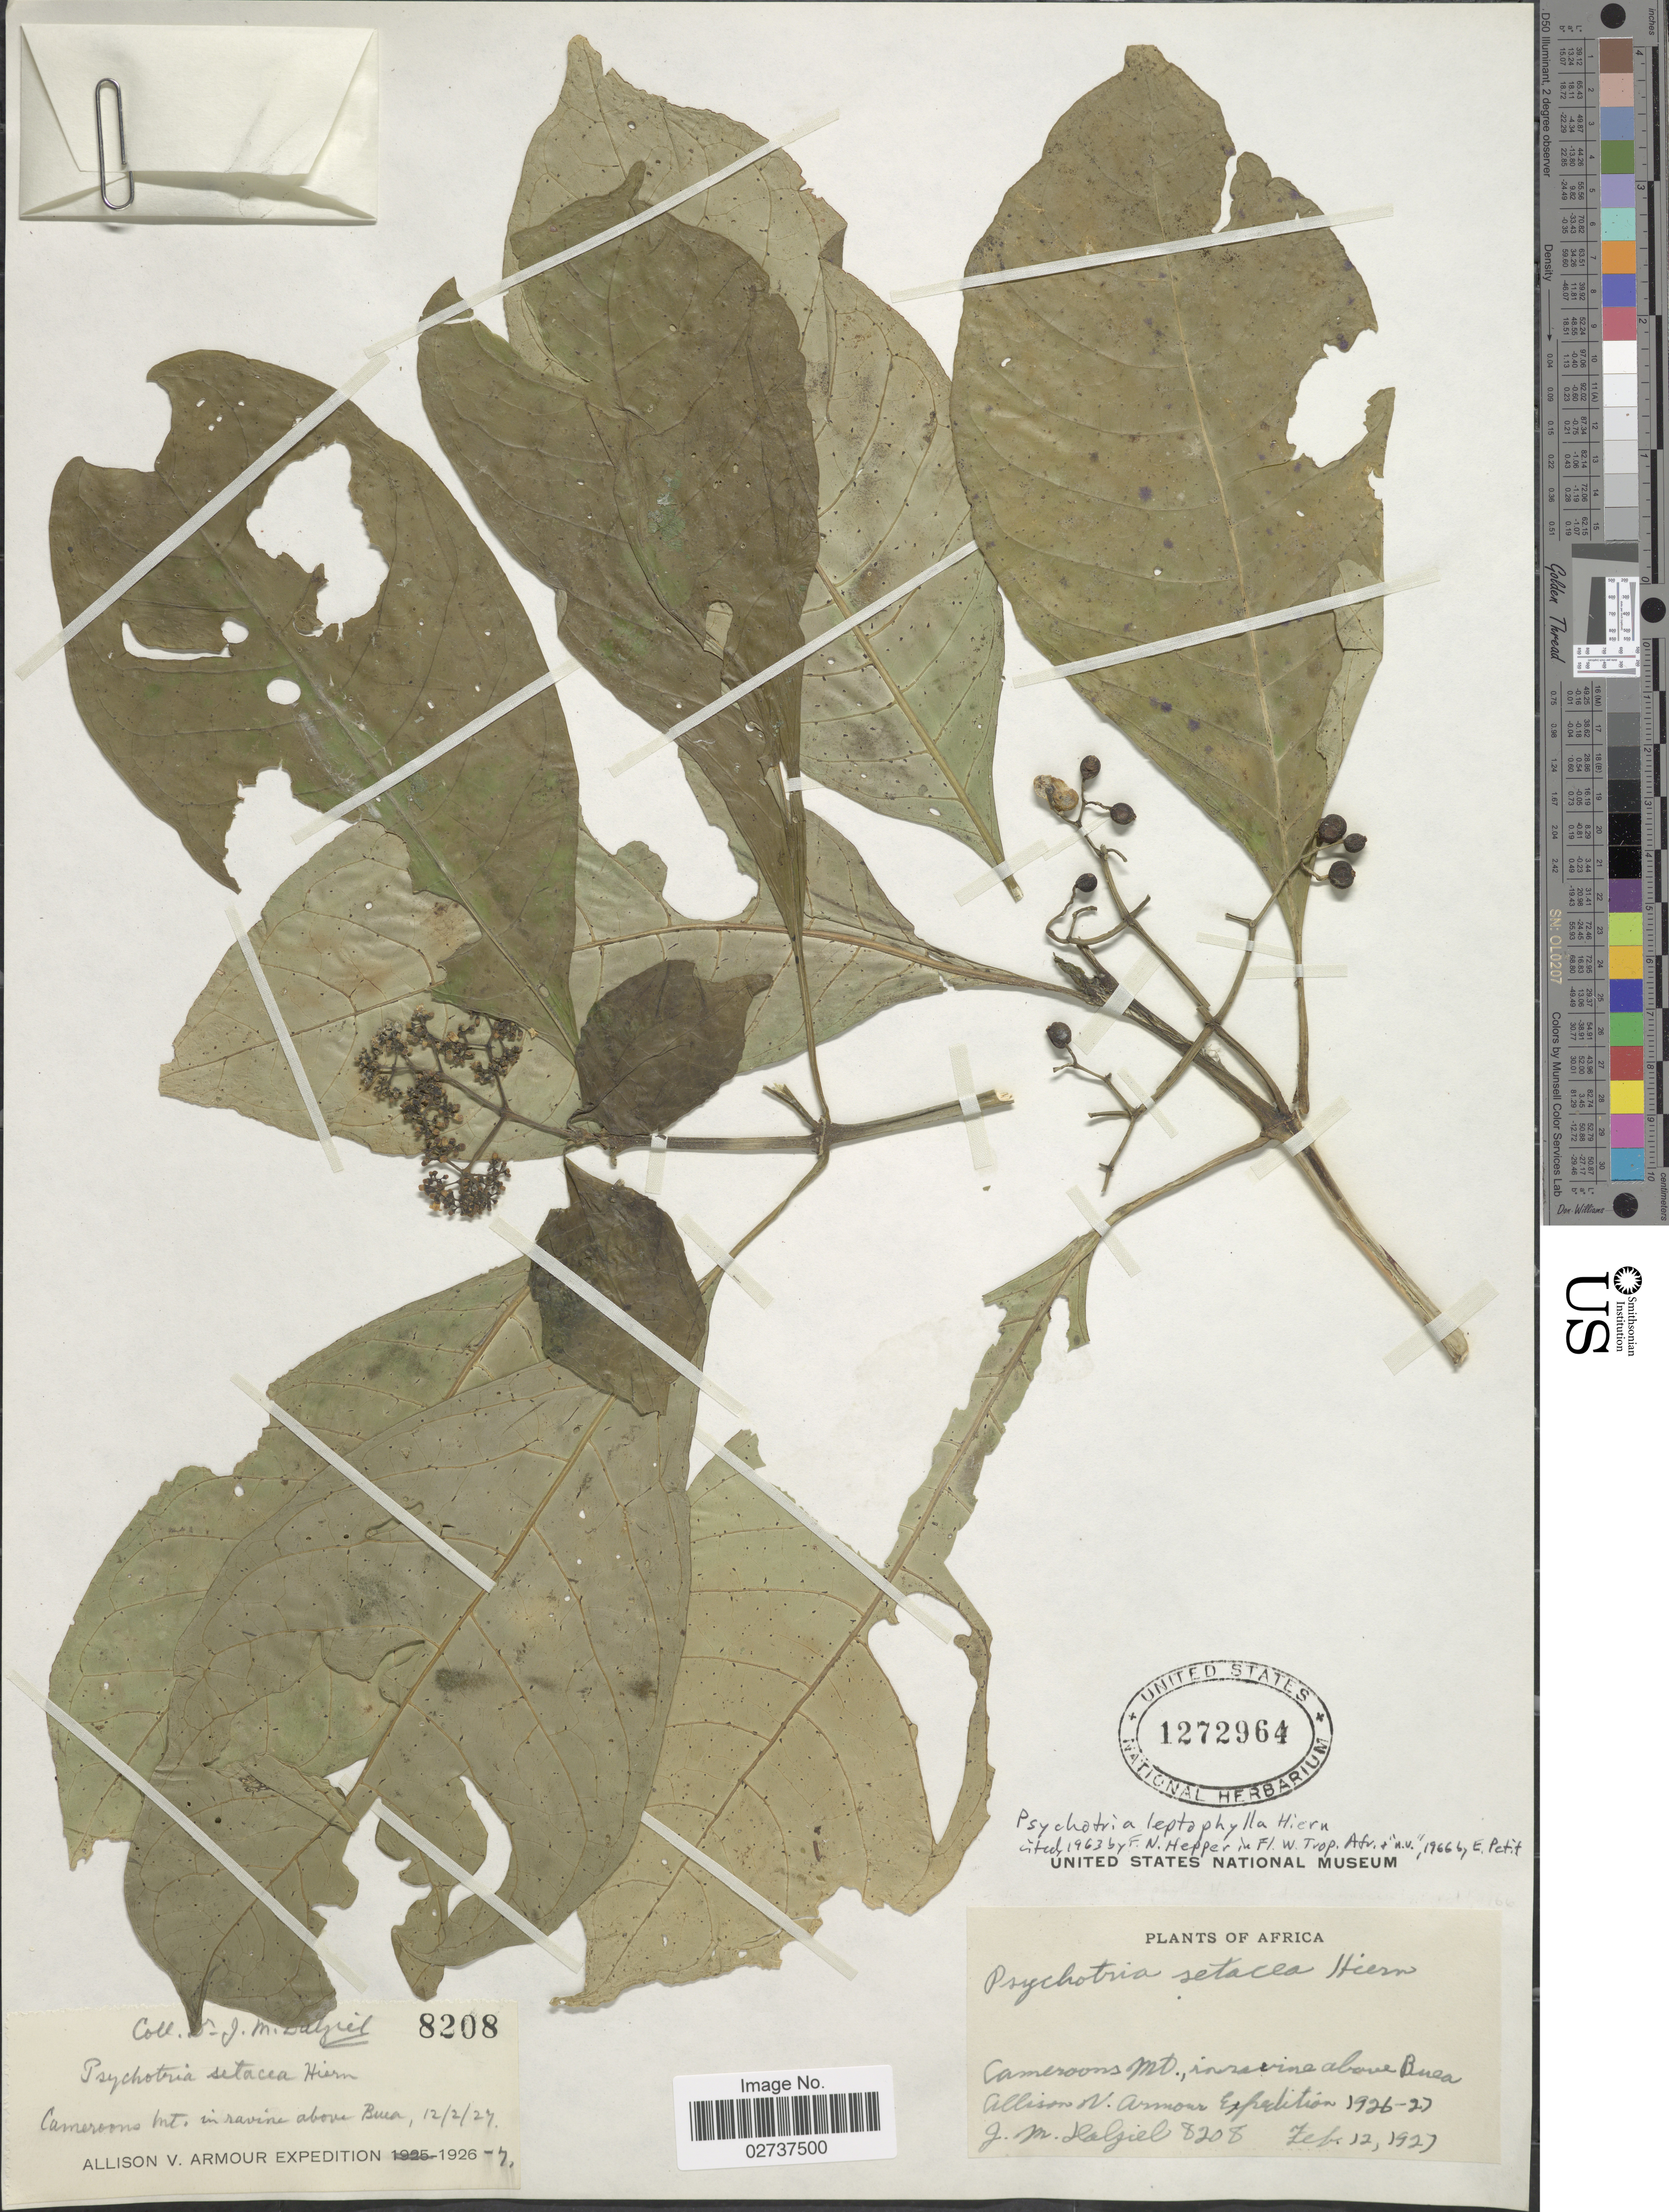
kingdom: Plantae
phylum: Tracheophyta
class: Magnoliopsida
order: Gentianales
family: Rubiaceae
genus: Psychotria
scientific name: Psychotria leptophylla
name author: Hiern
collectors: J. Dalziel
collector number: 8208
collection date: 1927-02-12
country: Cameroon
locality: Cameroons Mt., in ravine above Buea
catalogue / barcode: US 1272964